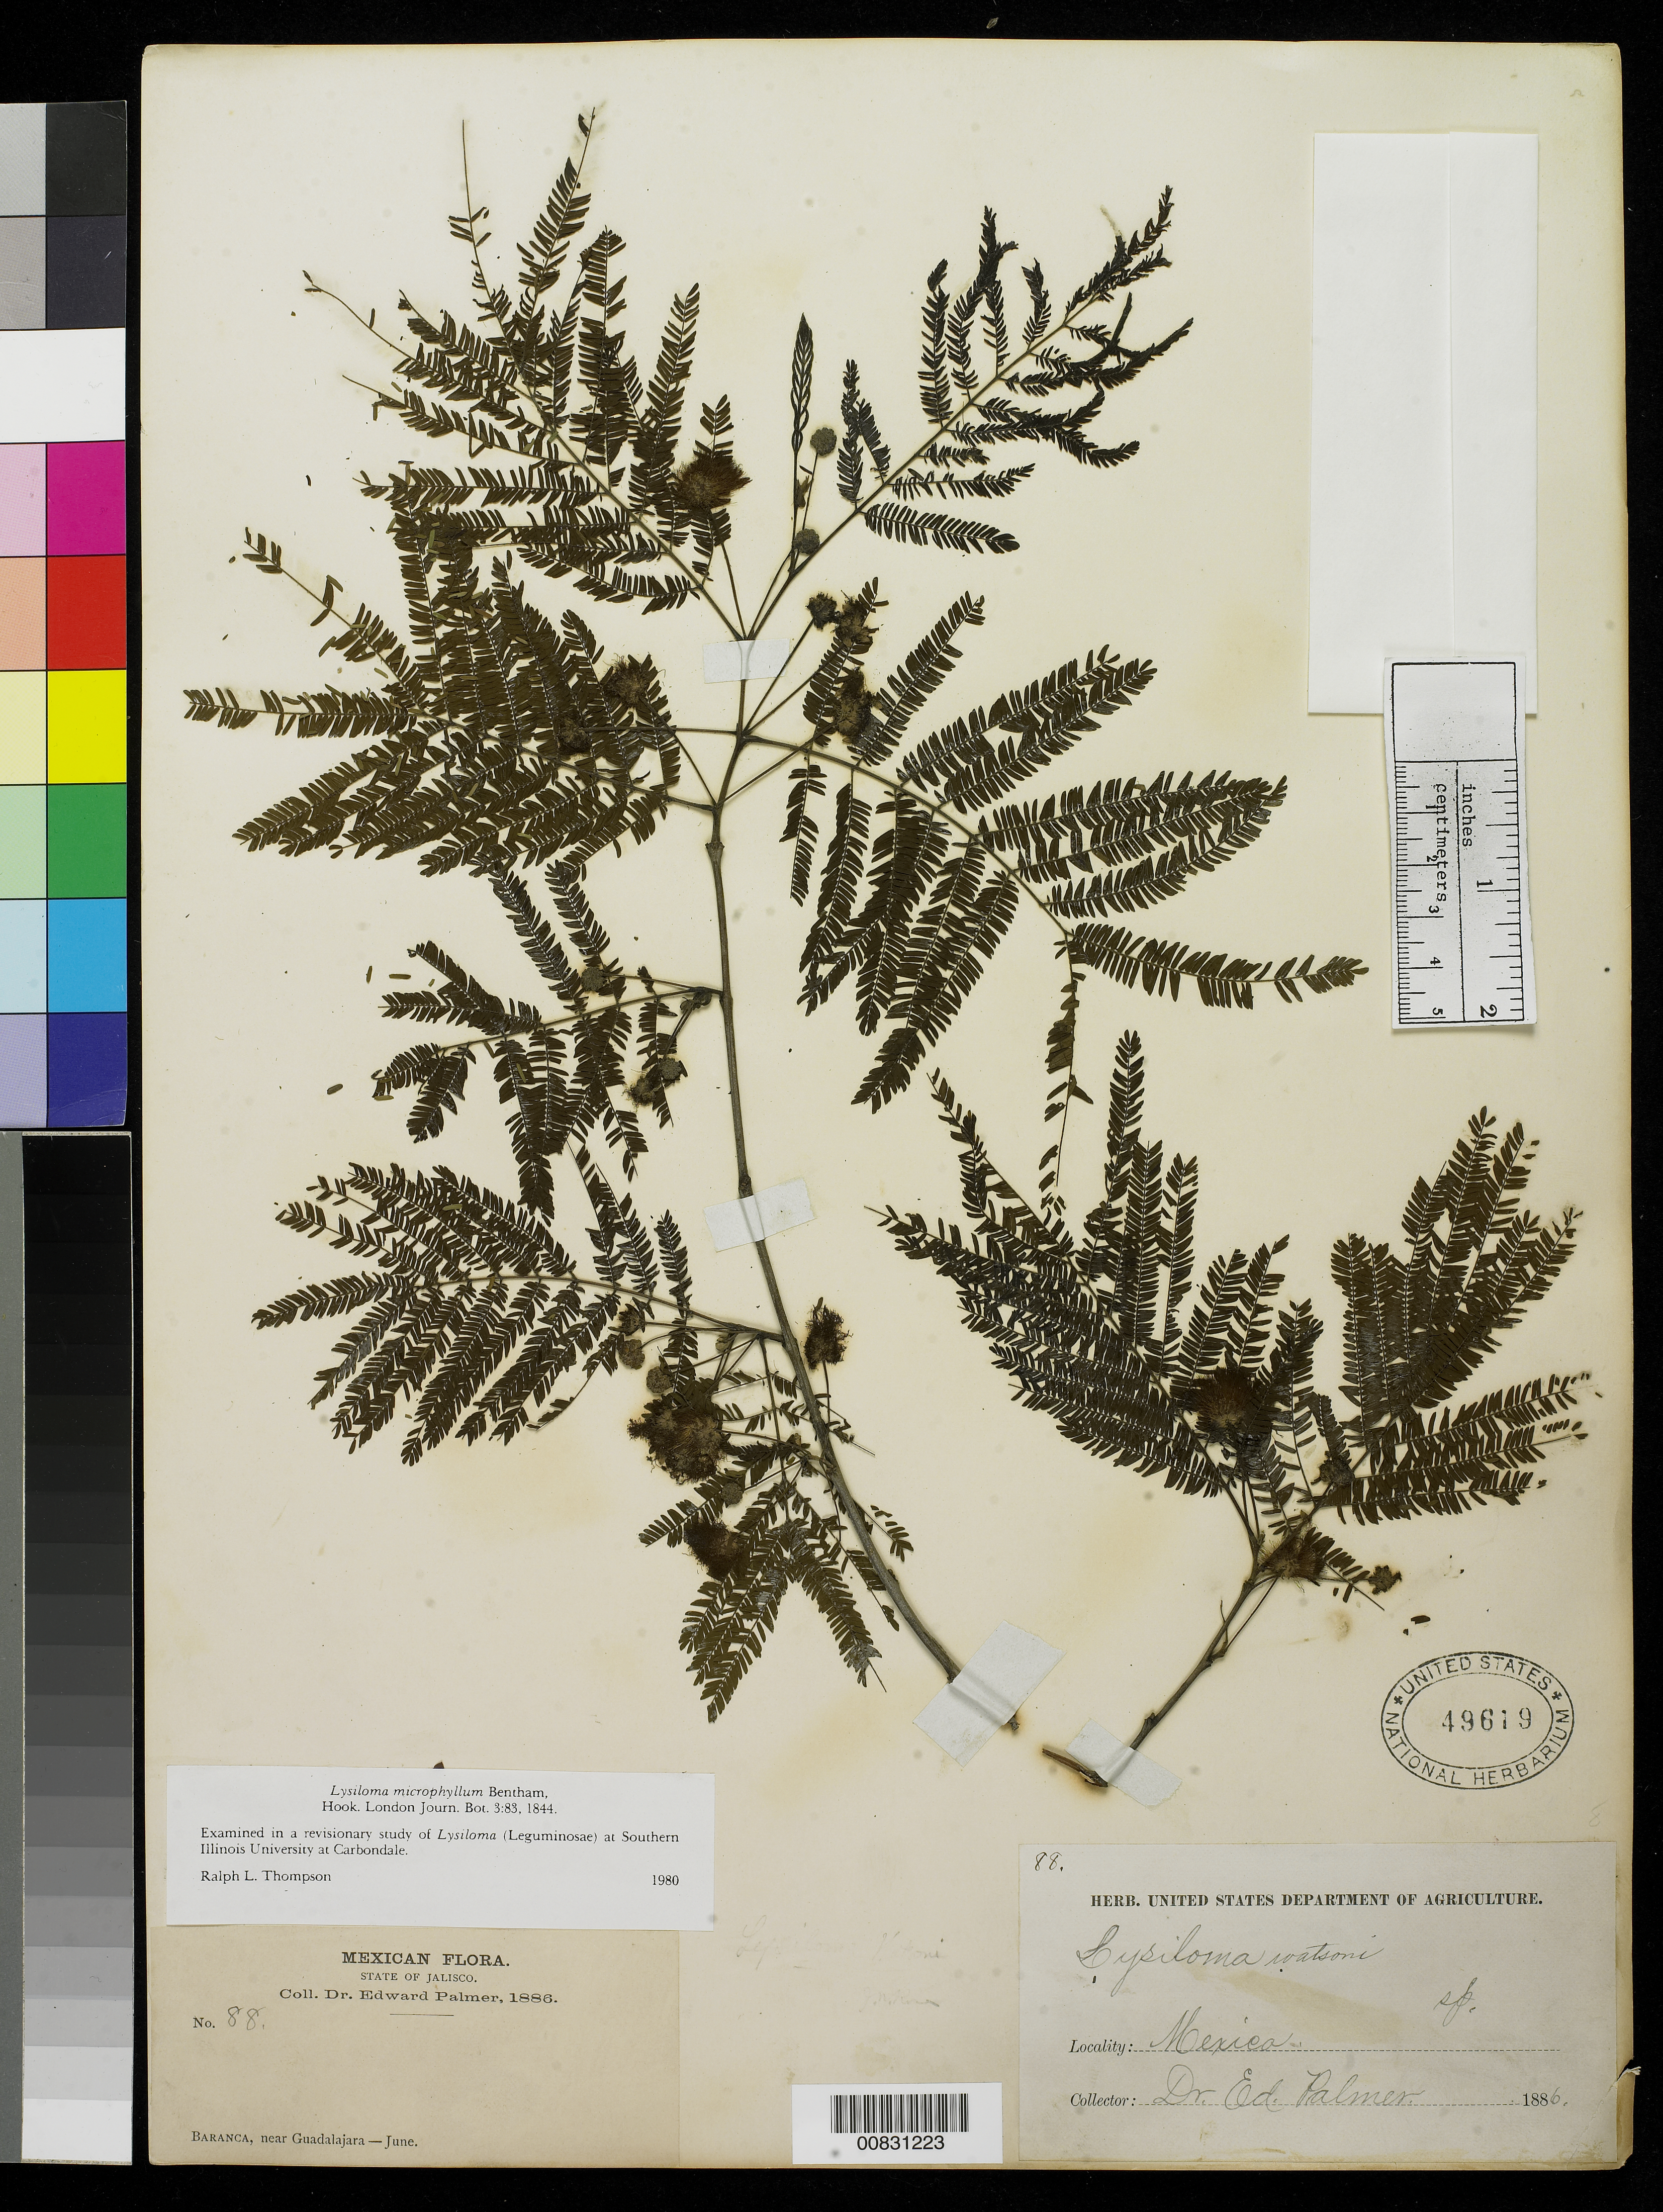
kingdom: Plantae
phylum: Tracheophyta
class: Magnoliopsida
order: Fabales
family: Fabaceae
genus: Lysiloma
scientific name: Lysiloma microphyllum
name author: Benth.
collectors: E. Palmer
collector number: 88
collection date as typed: Jun 1886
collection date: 1886-06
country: Mexico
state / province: Jalisco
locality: Barranca, near Guadalajara, Jalisco.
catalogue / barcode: US 49619